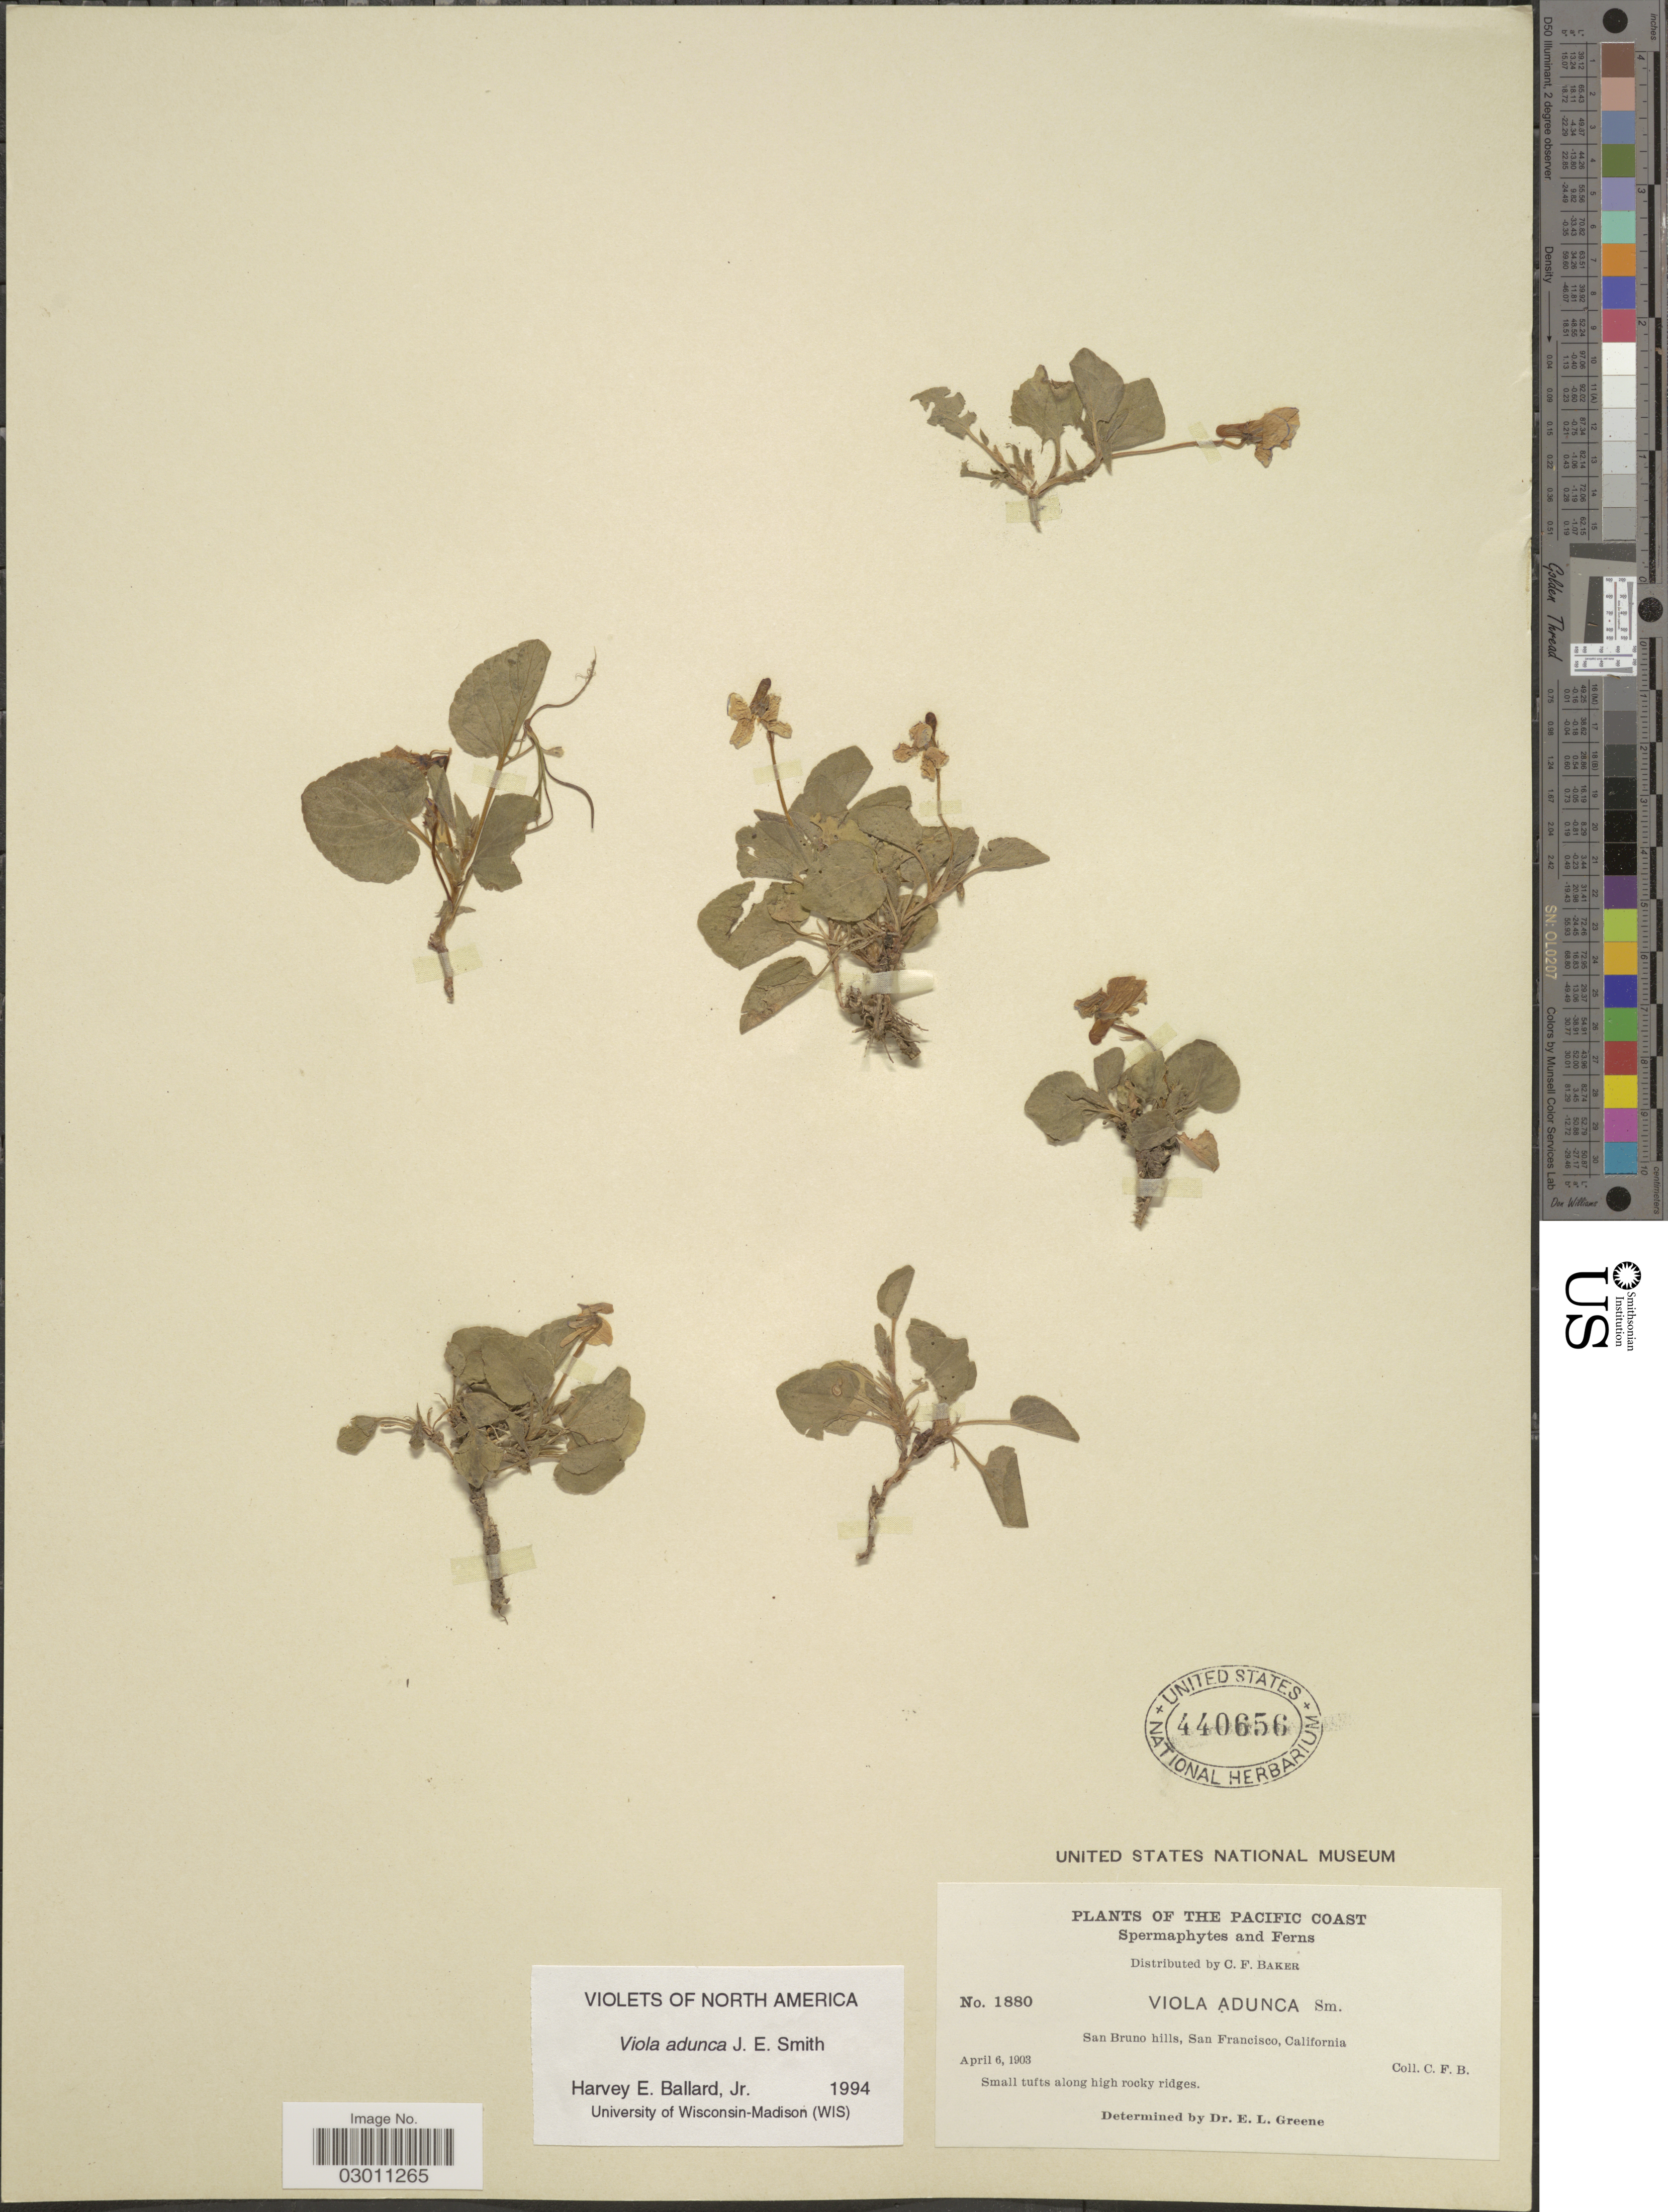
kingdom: Plantae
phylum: Tracheophyta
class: Magnoliopsida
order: Malpighiales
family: Violaceae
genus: Viola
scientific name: Viola adunca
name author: Sm.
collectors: C. F. Baker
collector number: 1880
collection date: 1903-04-06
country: United States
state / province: California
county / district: San Francisco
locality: Pacific Coast. San Bruno hills, San Francisco.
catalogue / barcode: US 440656